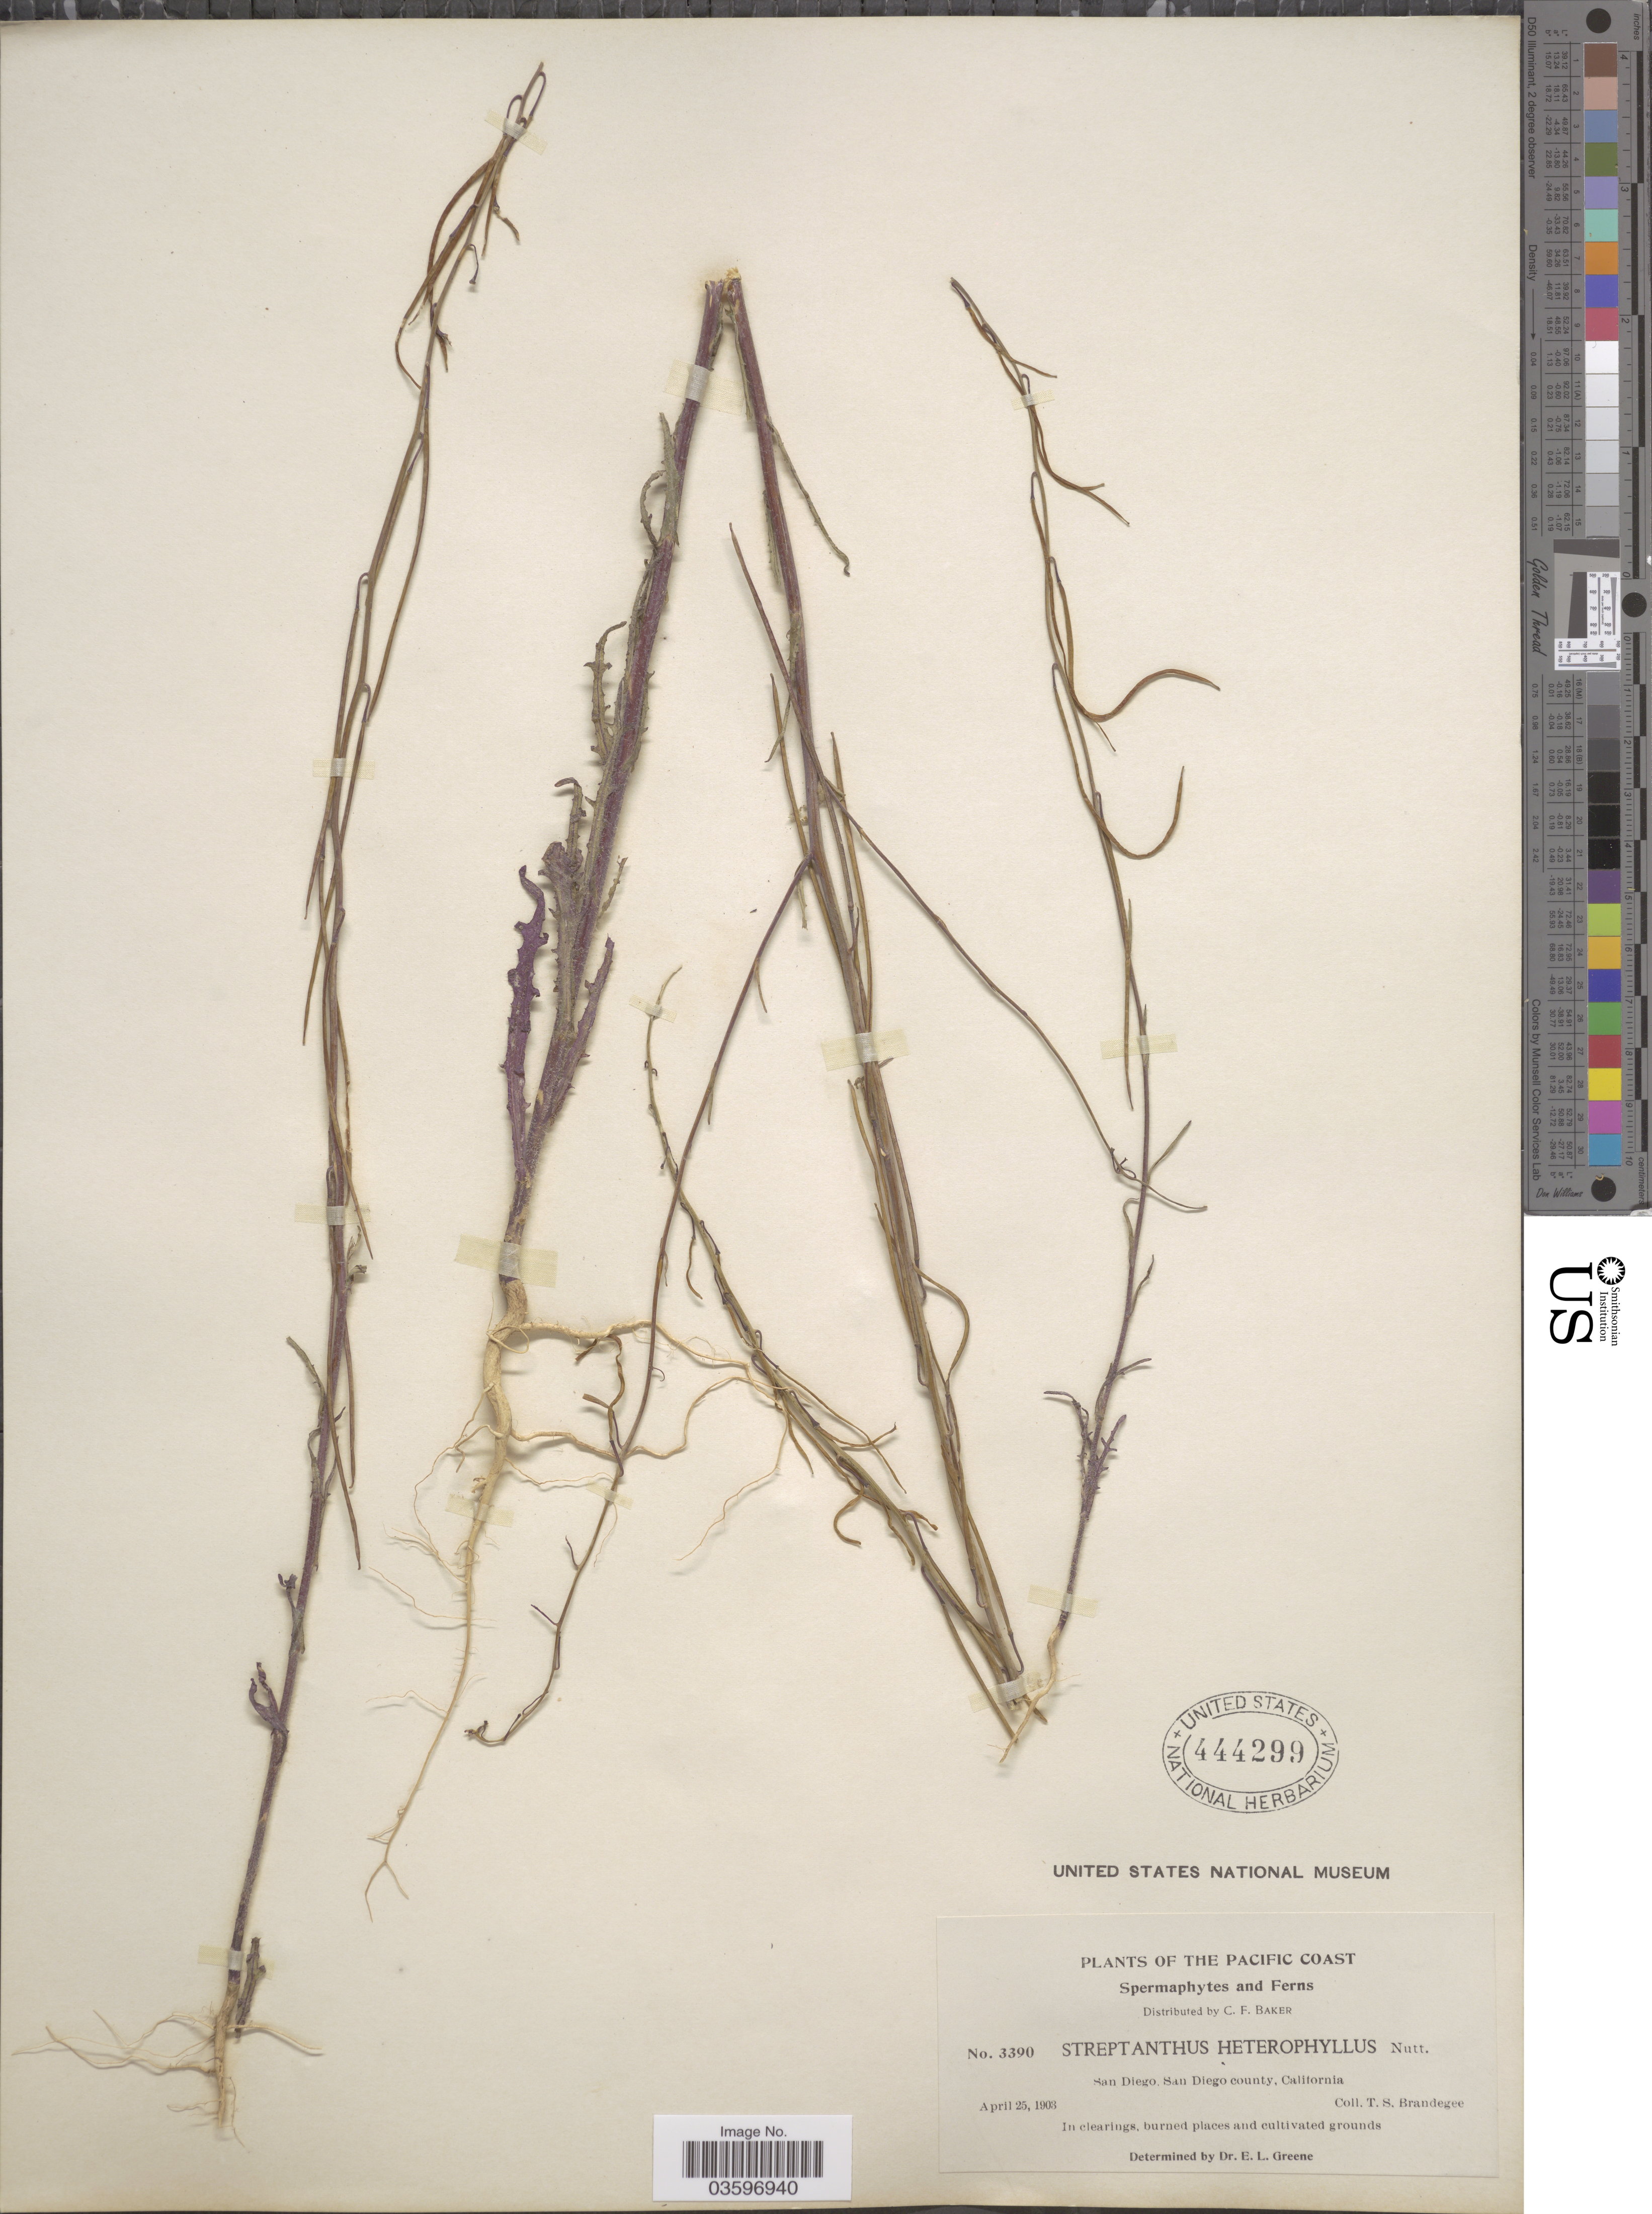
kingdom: Plantae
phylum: Tracheophyta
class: Magnoliopsida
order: Brassicales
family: Brassicaceae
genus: Caulanthus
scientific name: Caulanthus heterophyllus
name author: (Nutt.) Payson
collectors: T. S. Brandegee (herbarium)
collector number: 3390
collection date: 1903-04-25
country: United States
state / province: California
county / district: San Diego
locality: The Pacific Coast. San Diego, San Diego county.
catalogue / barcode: US 444299